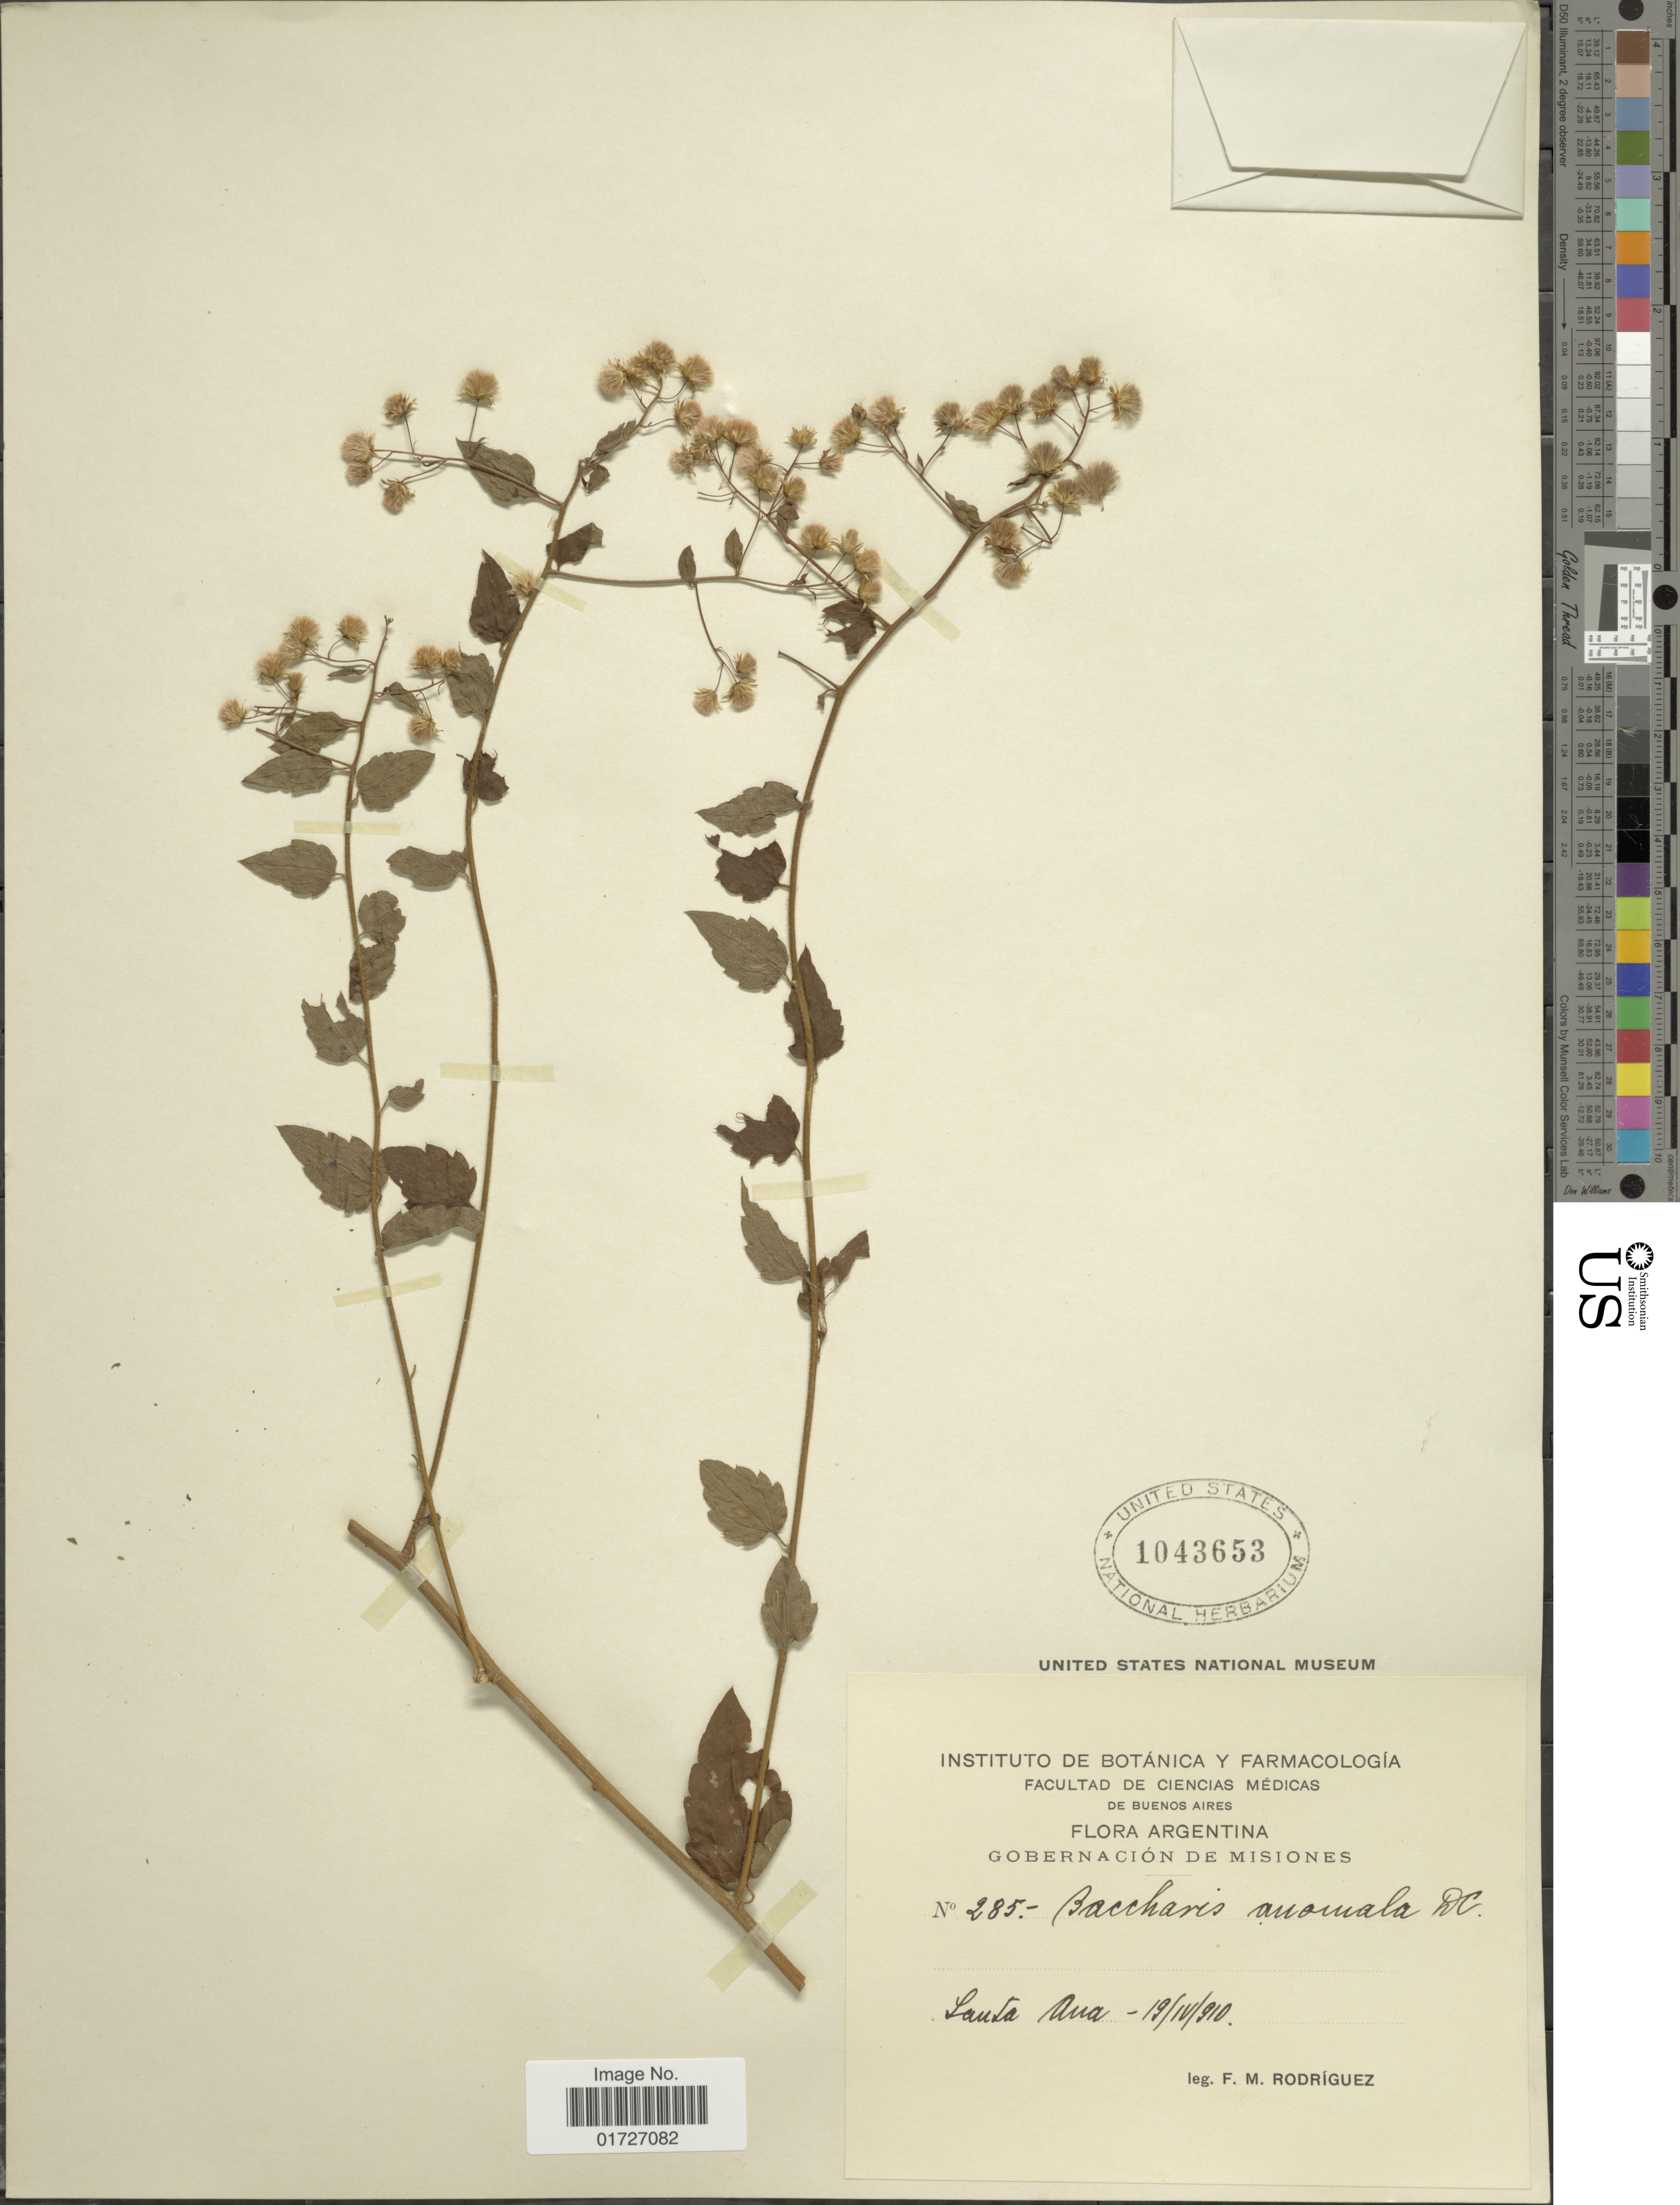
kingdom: Plantae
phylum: Tracheophyta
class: Magnoliopsida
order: Asterales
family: Asteraceae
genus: Baccharis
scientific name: Baccharis anomala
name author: DC.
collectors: F. M. Rodriguez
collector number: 285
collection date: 1910-04-19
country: Argentina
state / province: Misiones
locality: Santa Ana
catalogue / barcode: US 1043653